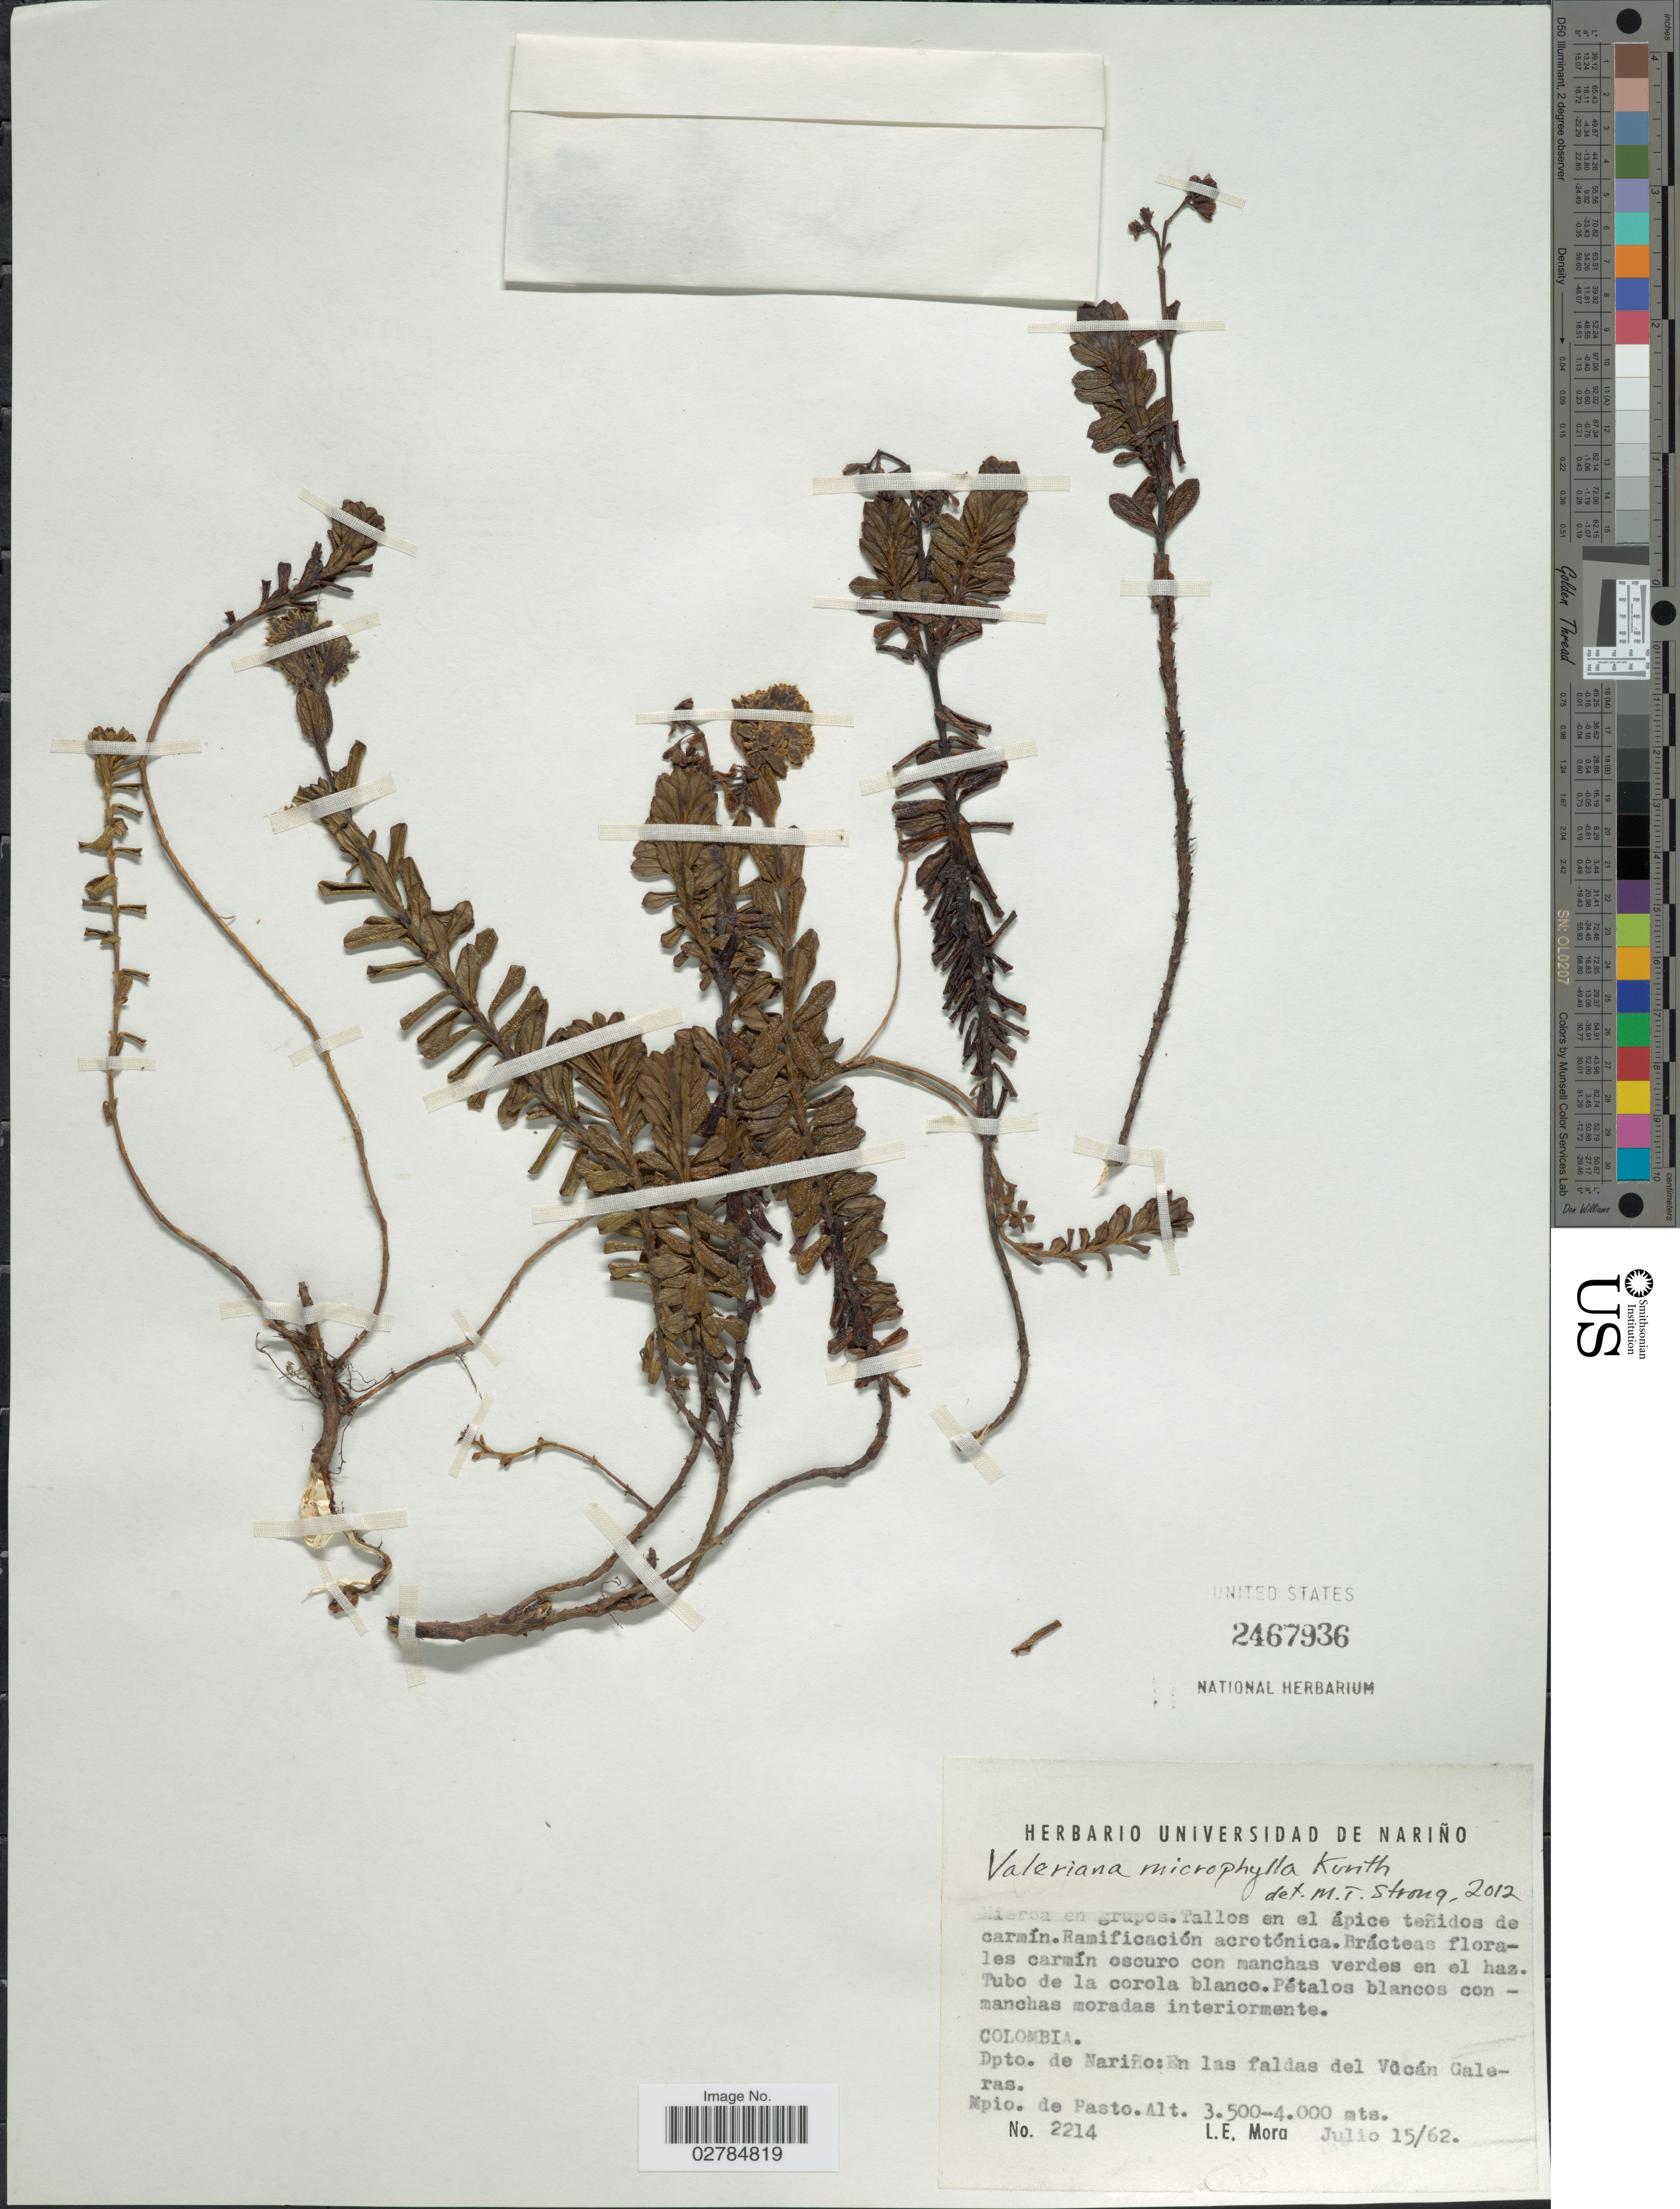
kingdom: Plantae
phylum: Tracheophyta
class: Magnoliopsida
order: Dipsacales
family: Caprifoliaceae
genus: Valeriana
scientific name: Valeriana microphylla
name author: Kunth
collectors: L. Mora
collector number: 2214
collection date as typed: Transcribed d/m/y: 15/7/62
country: Colombia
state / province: Nariño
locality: Dpto. de Nariño: En las faldas del Volcán Galeras. Mpio. de Pasto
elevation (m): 3500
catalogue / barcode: US 2467936